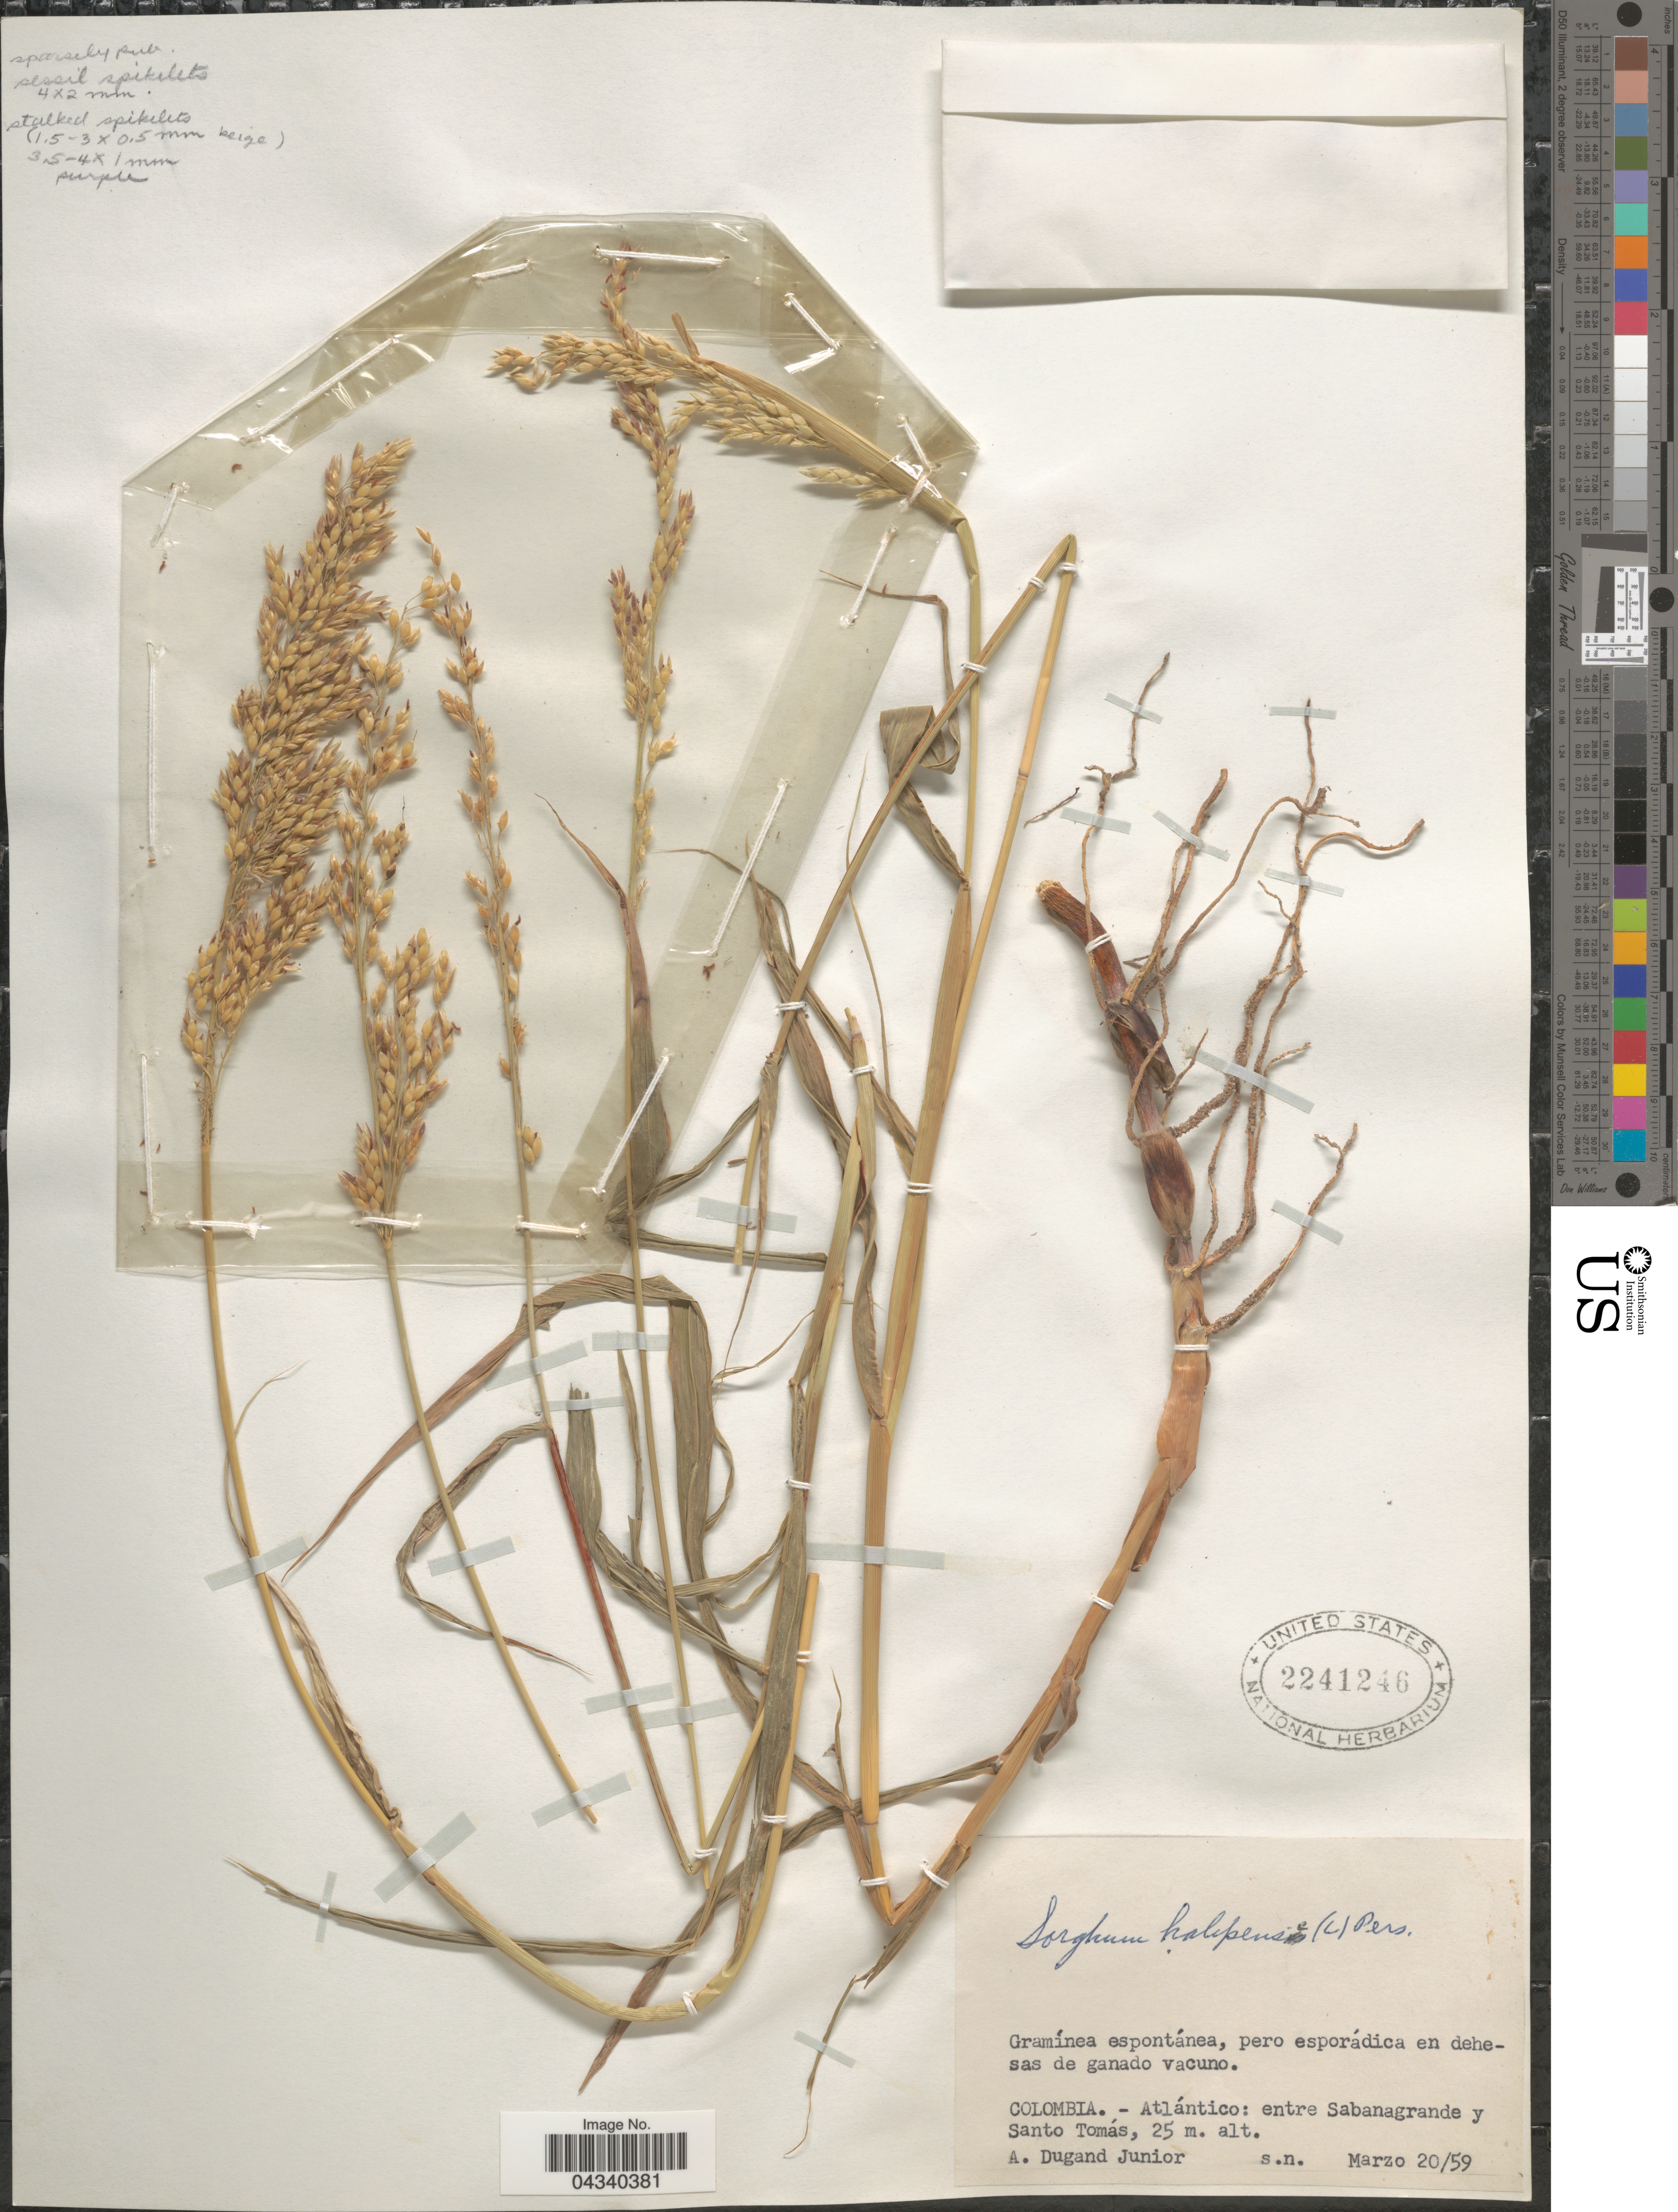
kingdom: Plantae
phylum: Tracheophyta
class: Liliopsida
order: Poales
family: Poaceae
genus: Sorghum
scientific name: Sorghum halepense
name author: (L.) Pers.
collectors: A. Dugand Jr.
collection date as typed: Transcribed d/m/y: 20/3/59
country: Colombia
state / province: Atlántico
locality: Entre Sabanagrande y Santo Tomás.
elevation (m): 25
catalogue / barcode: US 2241246